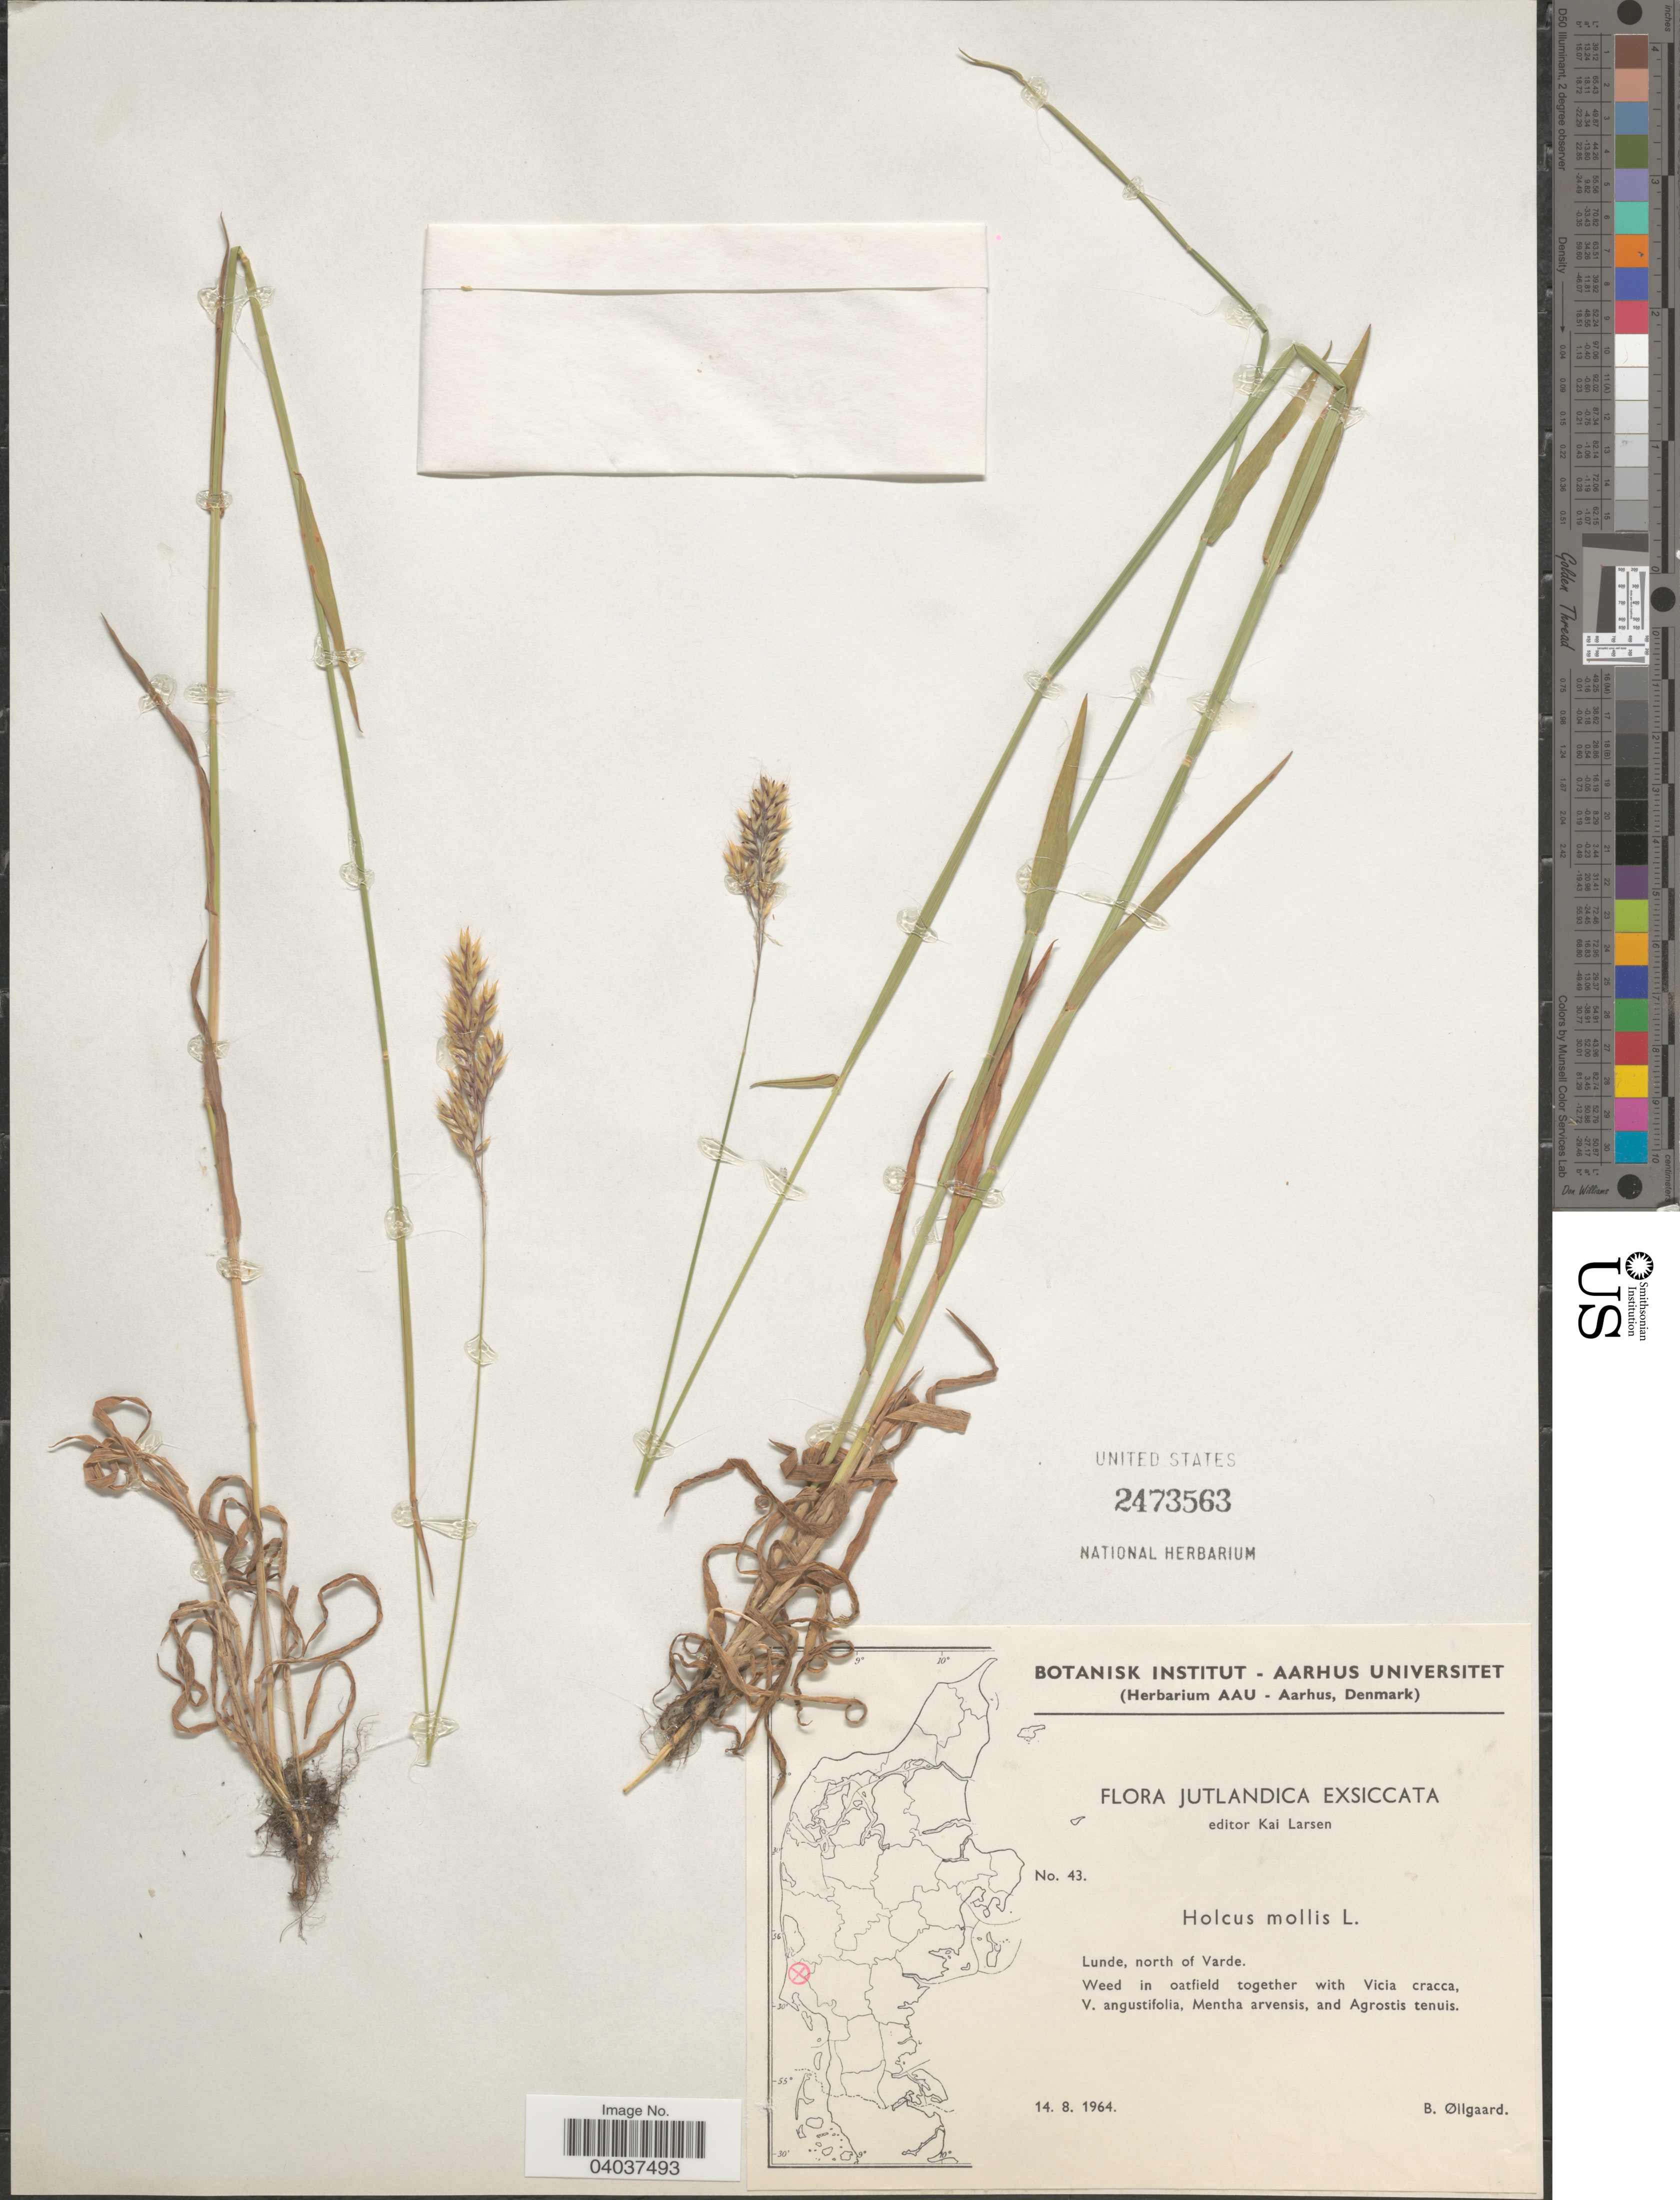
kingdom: Plantae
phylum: Tracheophyta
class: Liliopsida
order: Poales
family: Poaceae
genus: Holcus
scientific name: Holcus mollis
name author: L.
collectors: B. Øllgaard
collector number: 43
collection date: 1964-08-14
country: Denmark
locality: Jutlandica. Lunde, north of Varde.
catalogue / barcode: US 2473563